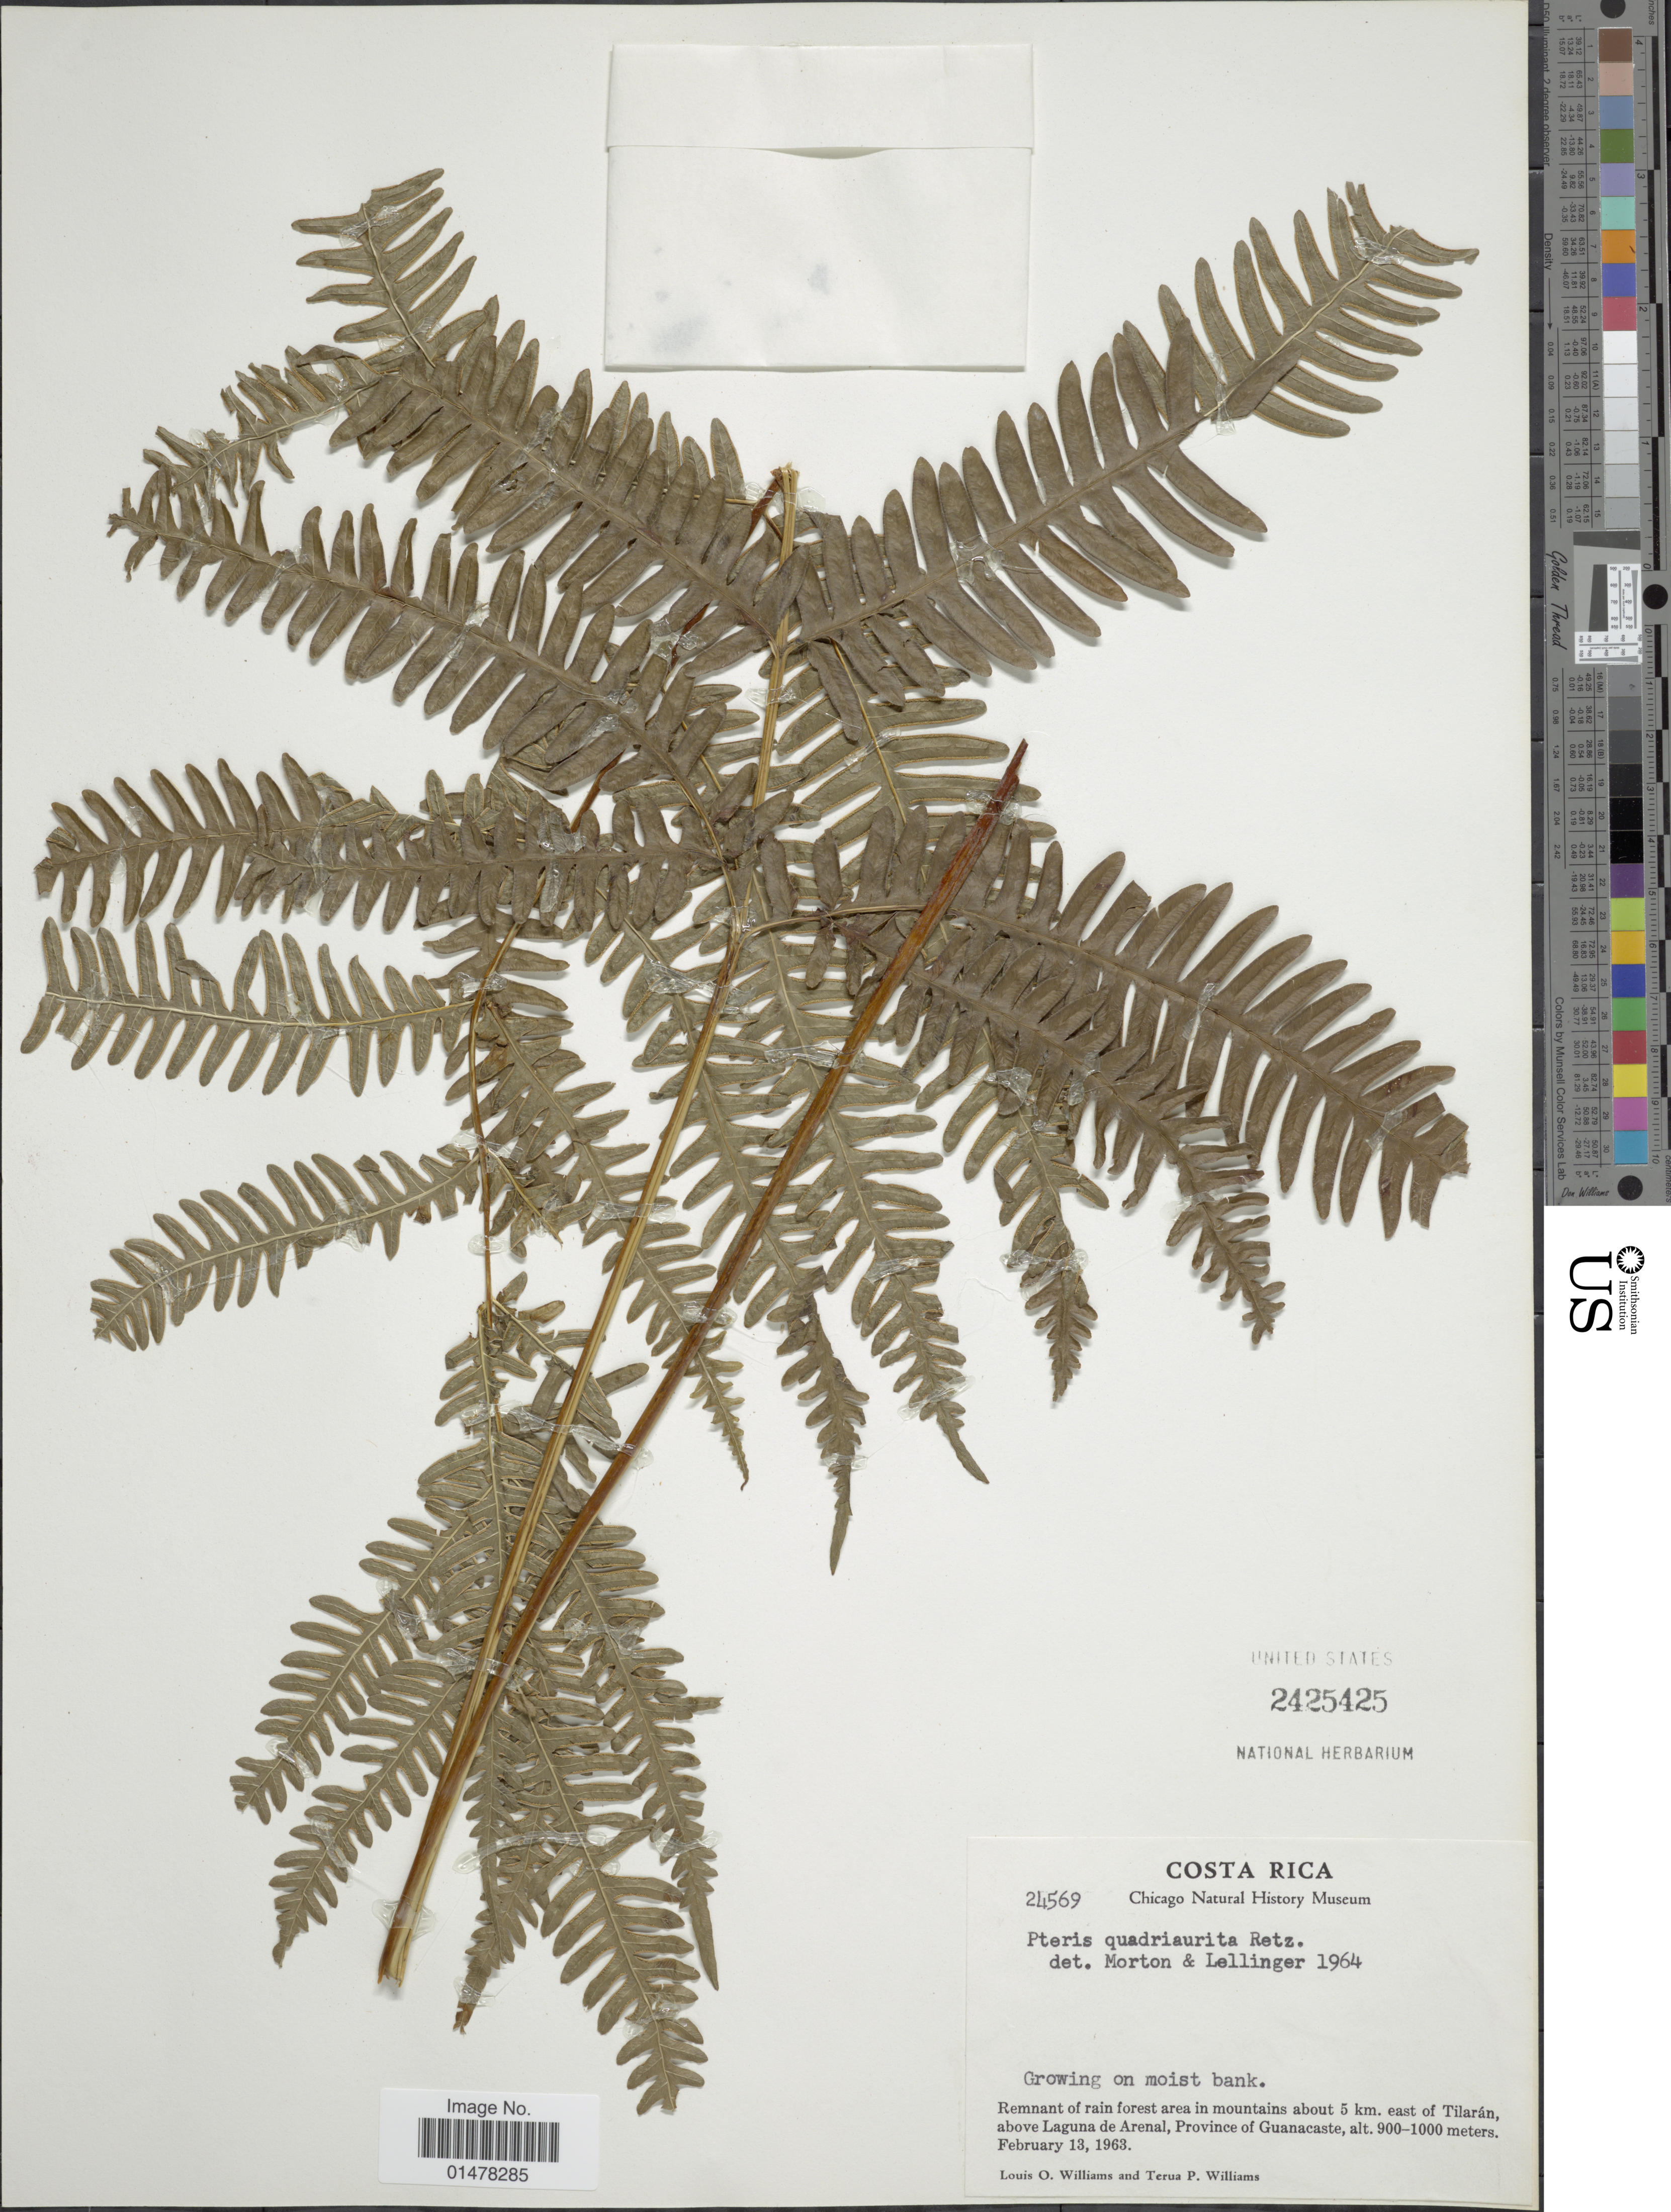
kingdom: Plantae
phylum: Tracheophyta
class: Polypodiopsida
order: Polypodiales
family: Pteridaceae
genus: Pteris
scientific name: Pteris quadriaurita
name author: Retz.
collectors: L. O. Williams & T. P. Williams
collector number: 24569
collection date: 1963-02-13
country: Costa Rica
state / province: Guanacaste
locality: Costa Rica, remnant on rain forest area in mountains about 5km east of Tilaran, above Laguna de Arenal, province of Guanacaste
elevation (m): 900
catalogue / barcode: US 2425425